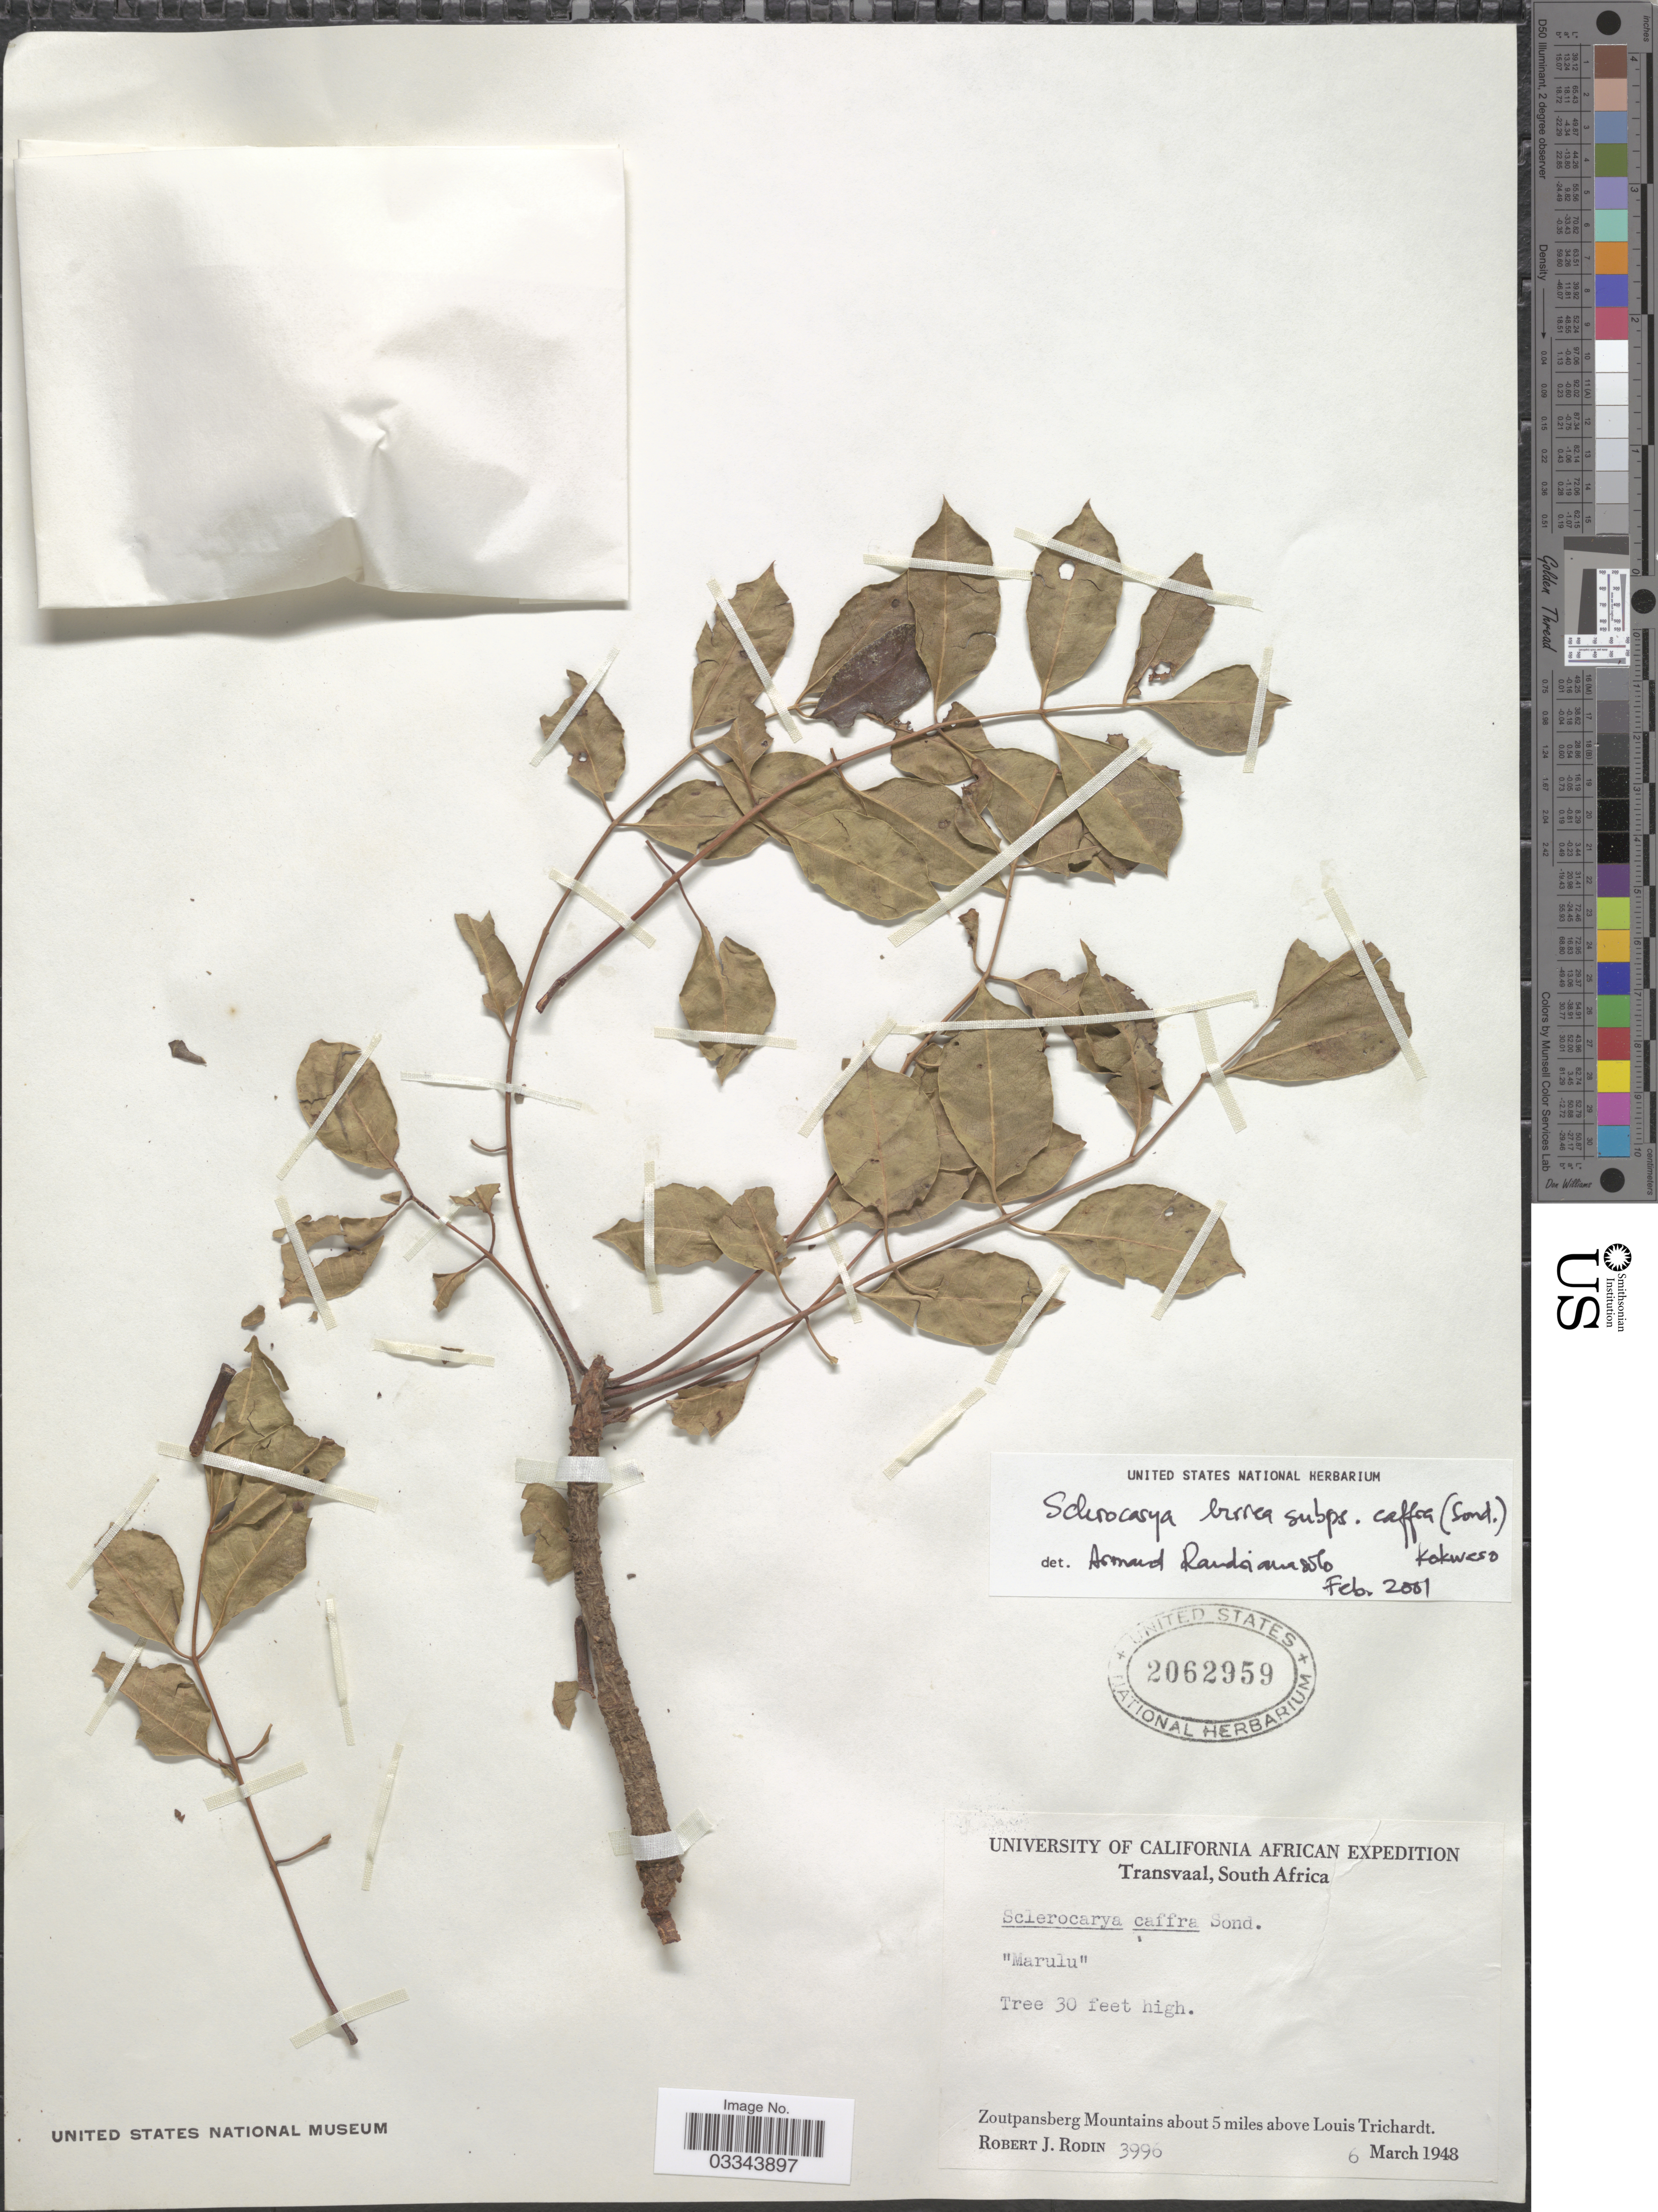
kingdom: Plantae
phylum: Tracheophyta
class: Magnoliopsida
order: Sapindales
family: Anacardiaceae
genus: Sclerocarya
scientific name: Sclerocarya birrea subsp. caffra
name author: (Sond.) Kokwaro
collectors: R. J. Rodin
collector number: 3996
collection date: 1948-03-06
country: South Africa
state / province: Limpopo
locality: Transvaal, Zoutpansberg Mountains about 5 miles above Louis Trichardt.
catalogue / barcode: US 2062959